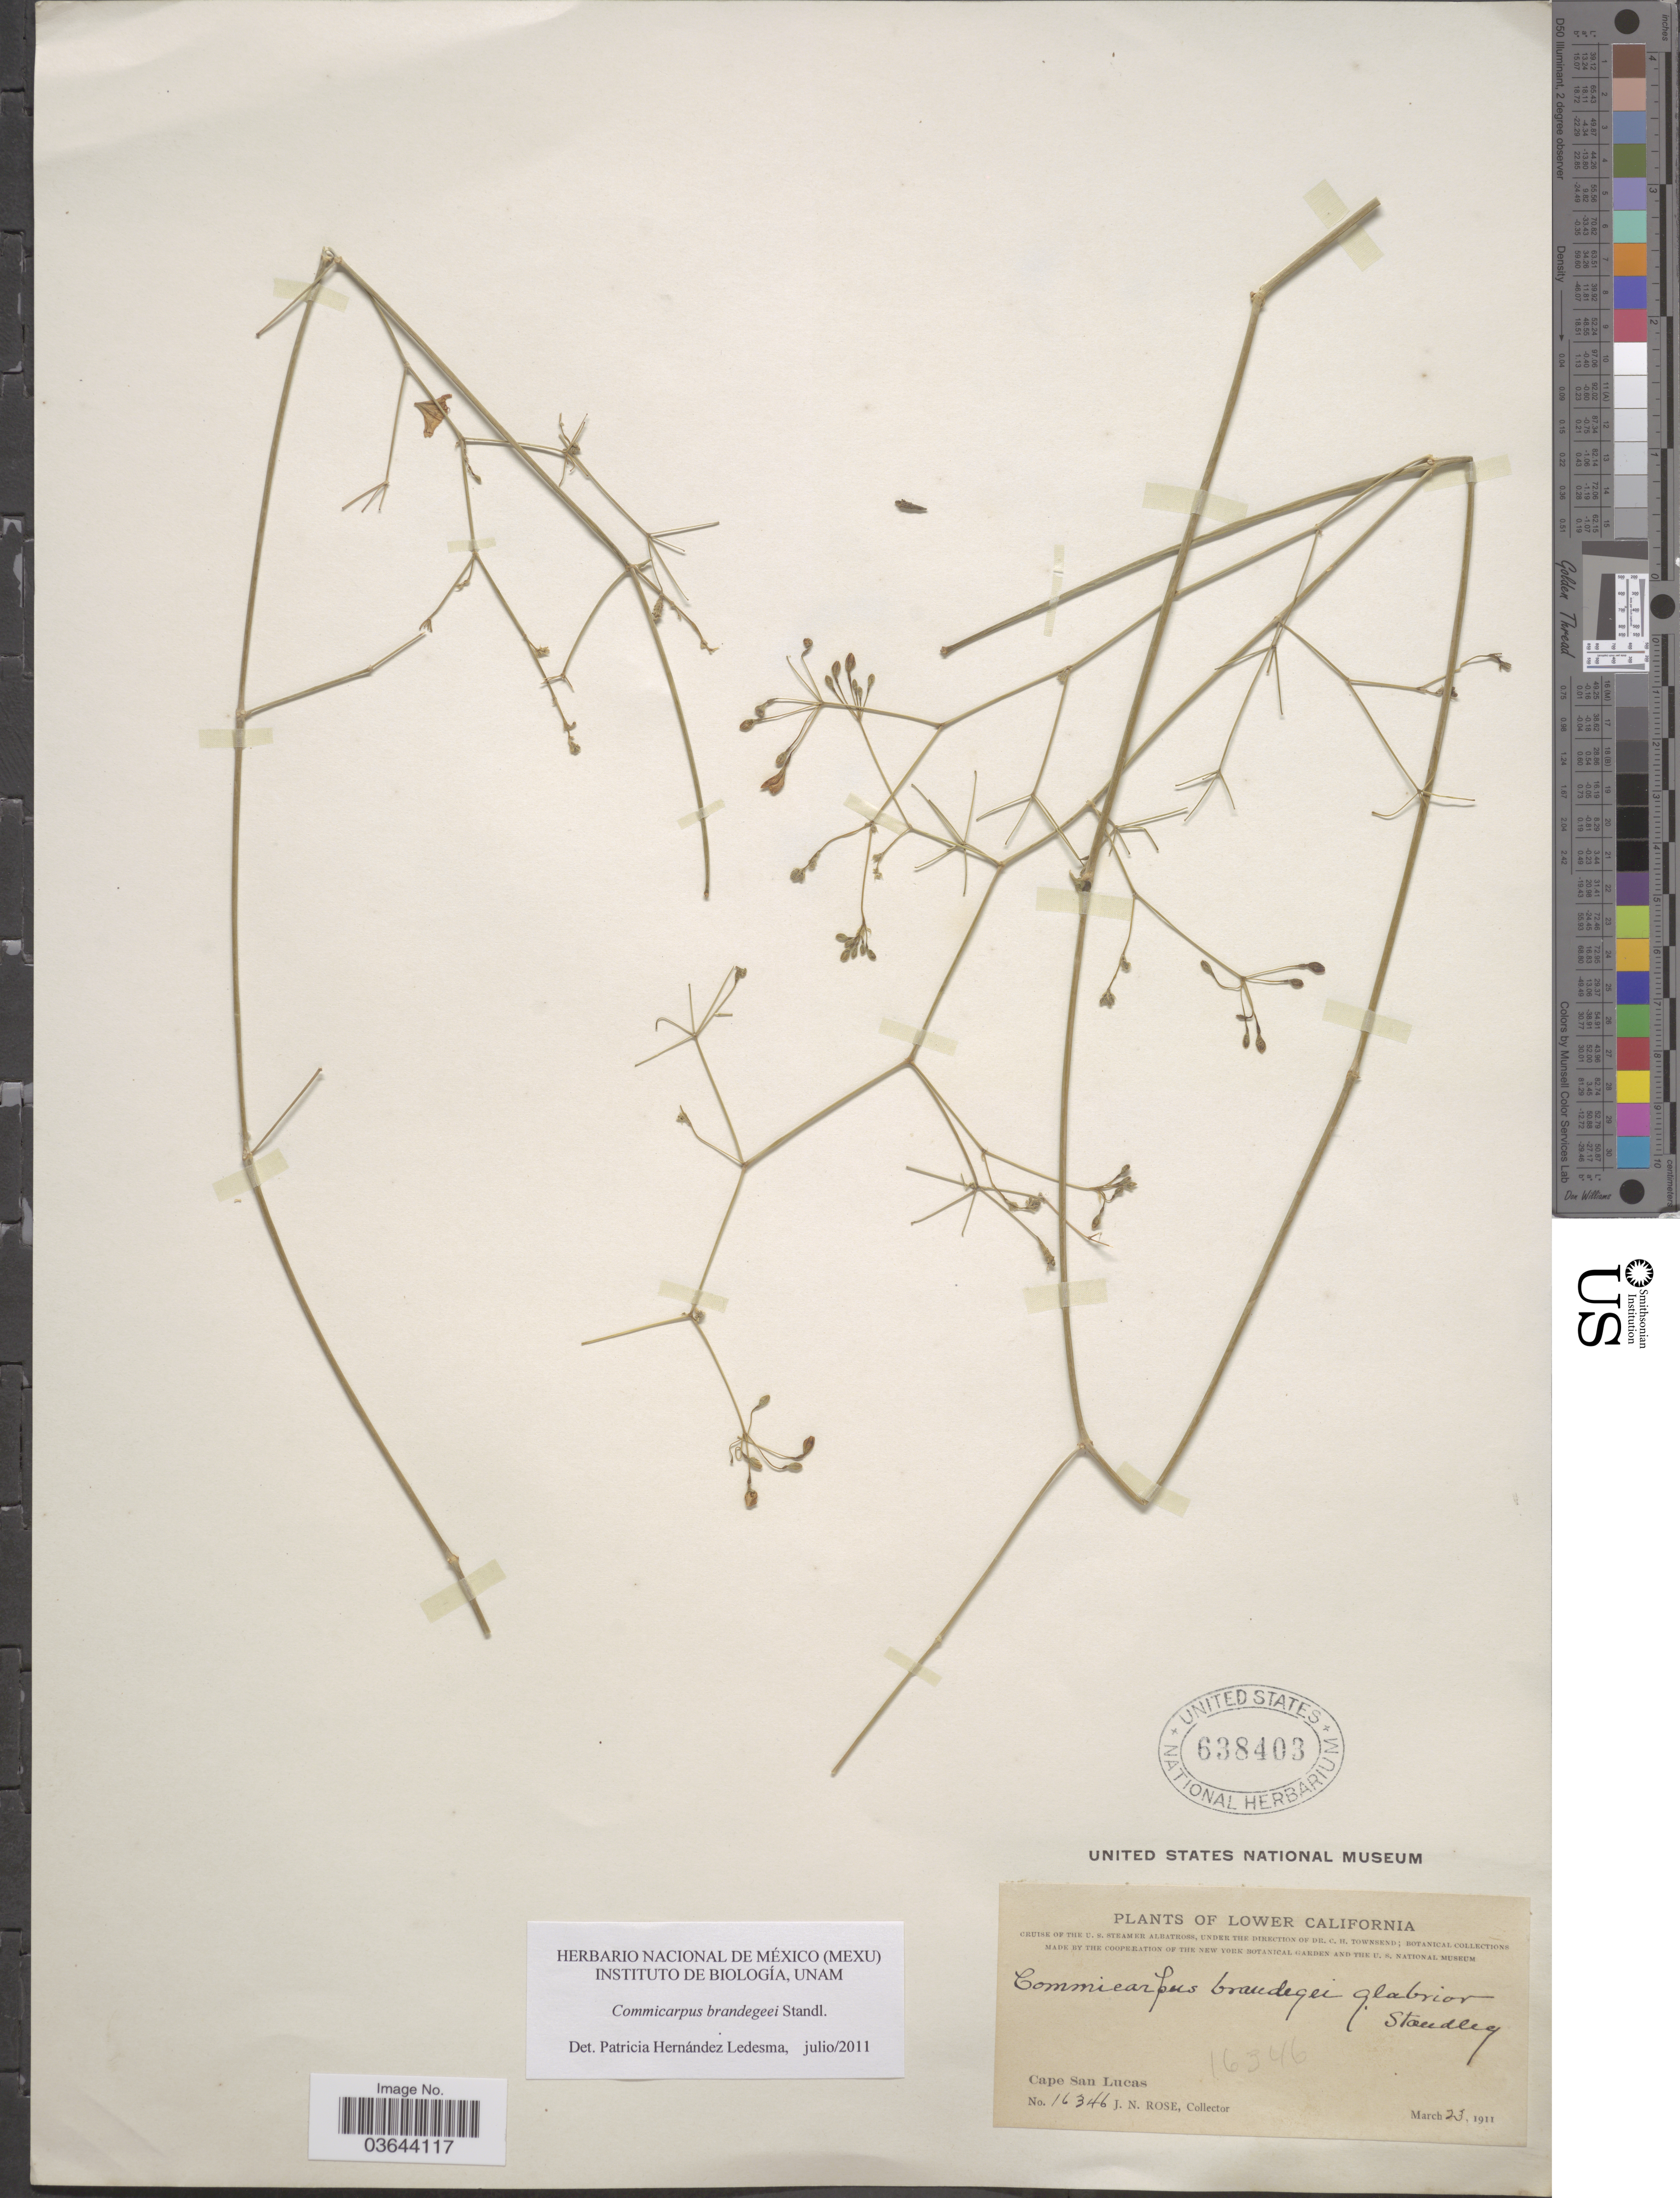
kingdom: Plantae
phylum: Tracheophyta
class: Magnoliopsida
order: Caryophyllales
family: Nyctaginaceae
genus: Commicarpus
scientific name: Commicarpus brandegeei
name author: (Standl.) Standl.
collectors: J. N. Rose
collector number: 16346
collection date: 1911-03-23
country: Mexico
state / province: Baja California Sur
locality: Lower California. Cape San Lucas.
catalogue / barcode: US 638403